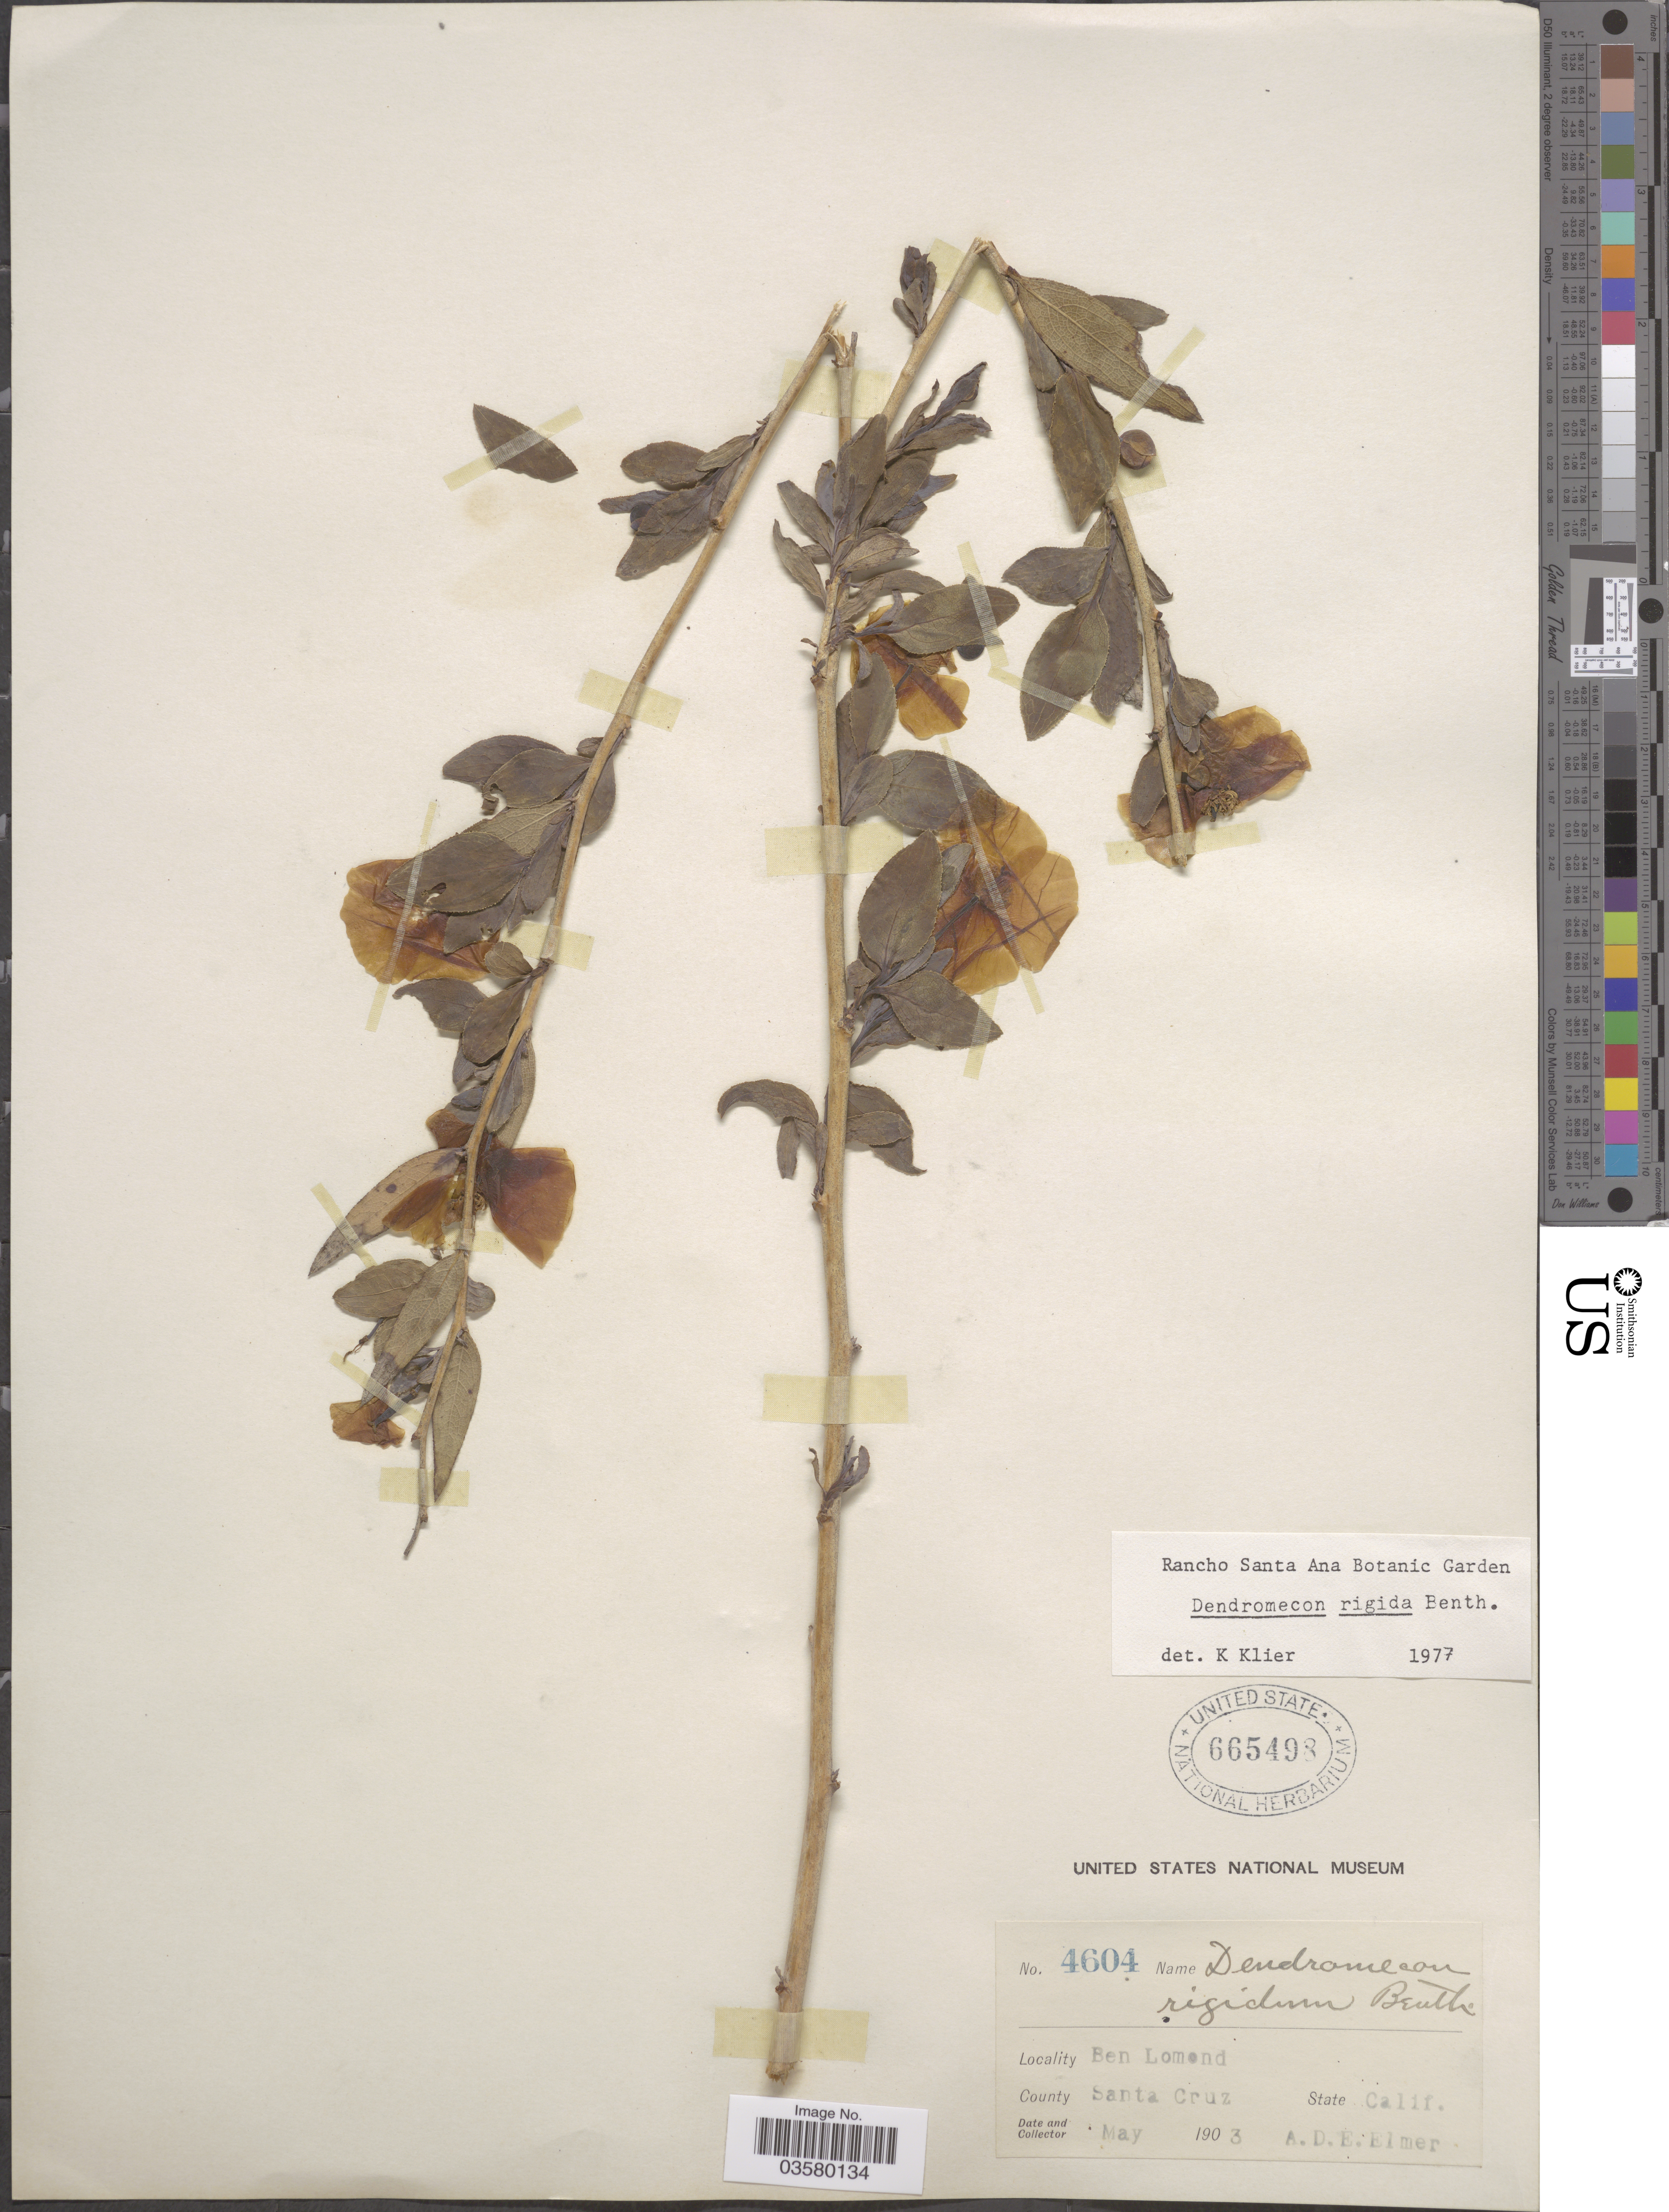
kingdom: Plantae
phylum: Tracheophyta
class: Magnoliopsida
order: Ranunculales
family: Papaveraceae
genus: Dendromecon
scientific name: Dendromecon rigida subsp. rigida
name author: Benth.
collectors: A. D. E. Elmer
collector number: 4604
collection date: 1903-05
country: United States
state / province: California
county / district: Santa Cruz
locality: Ben Lomond, County Santa Cruz.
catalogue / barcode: US 665498